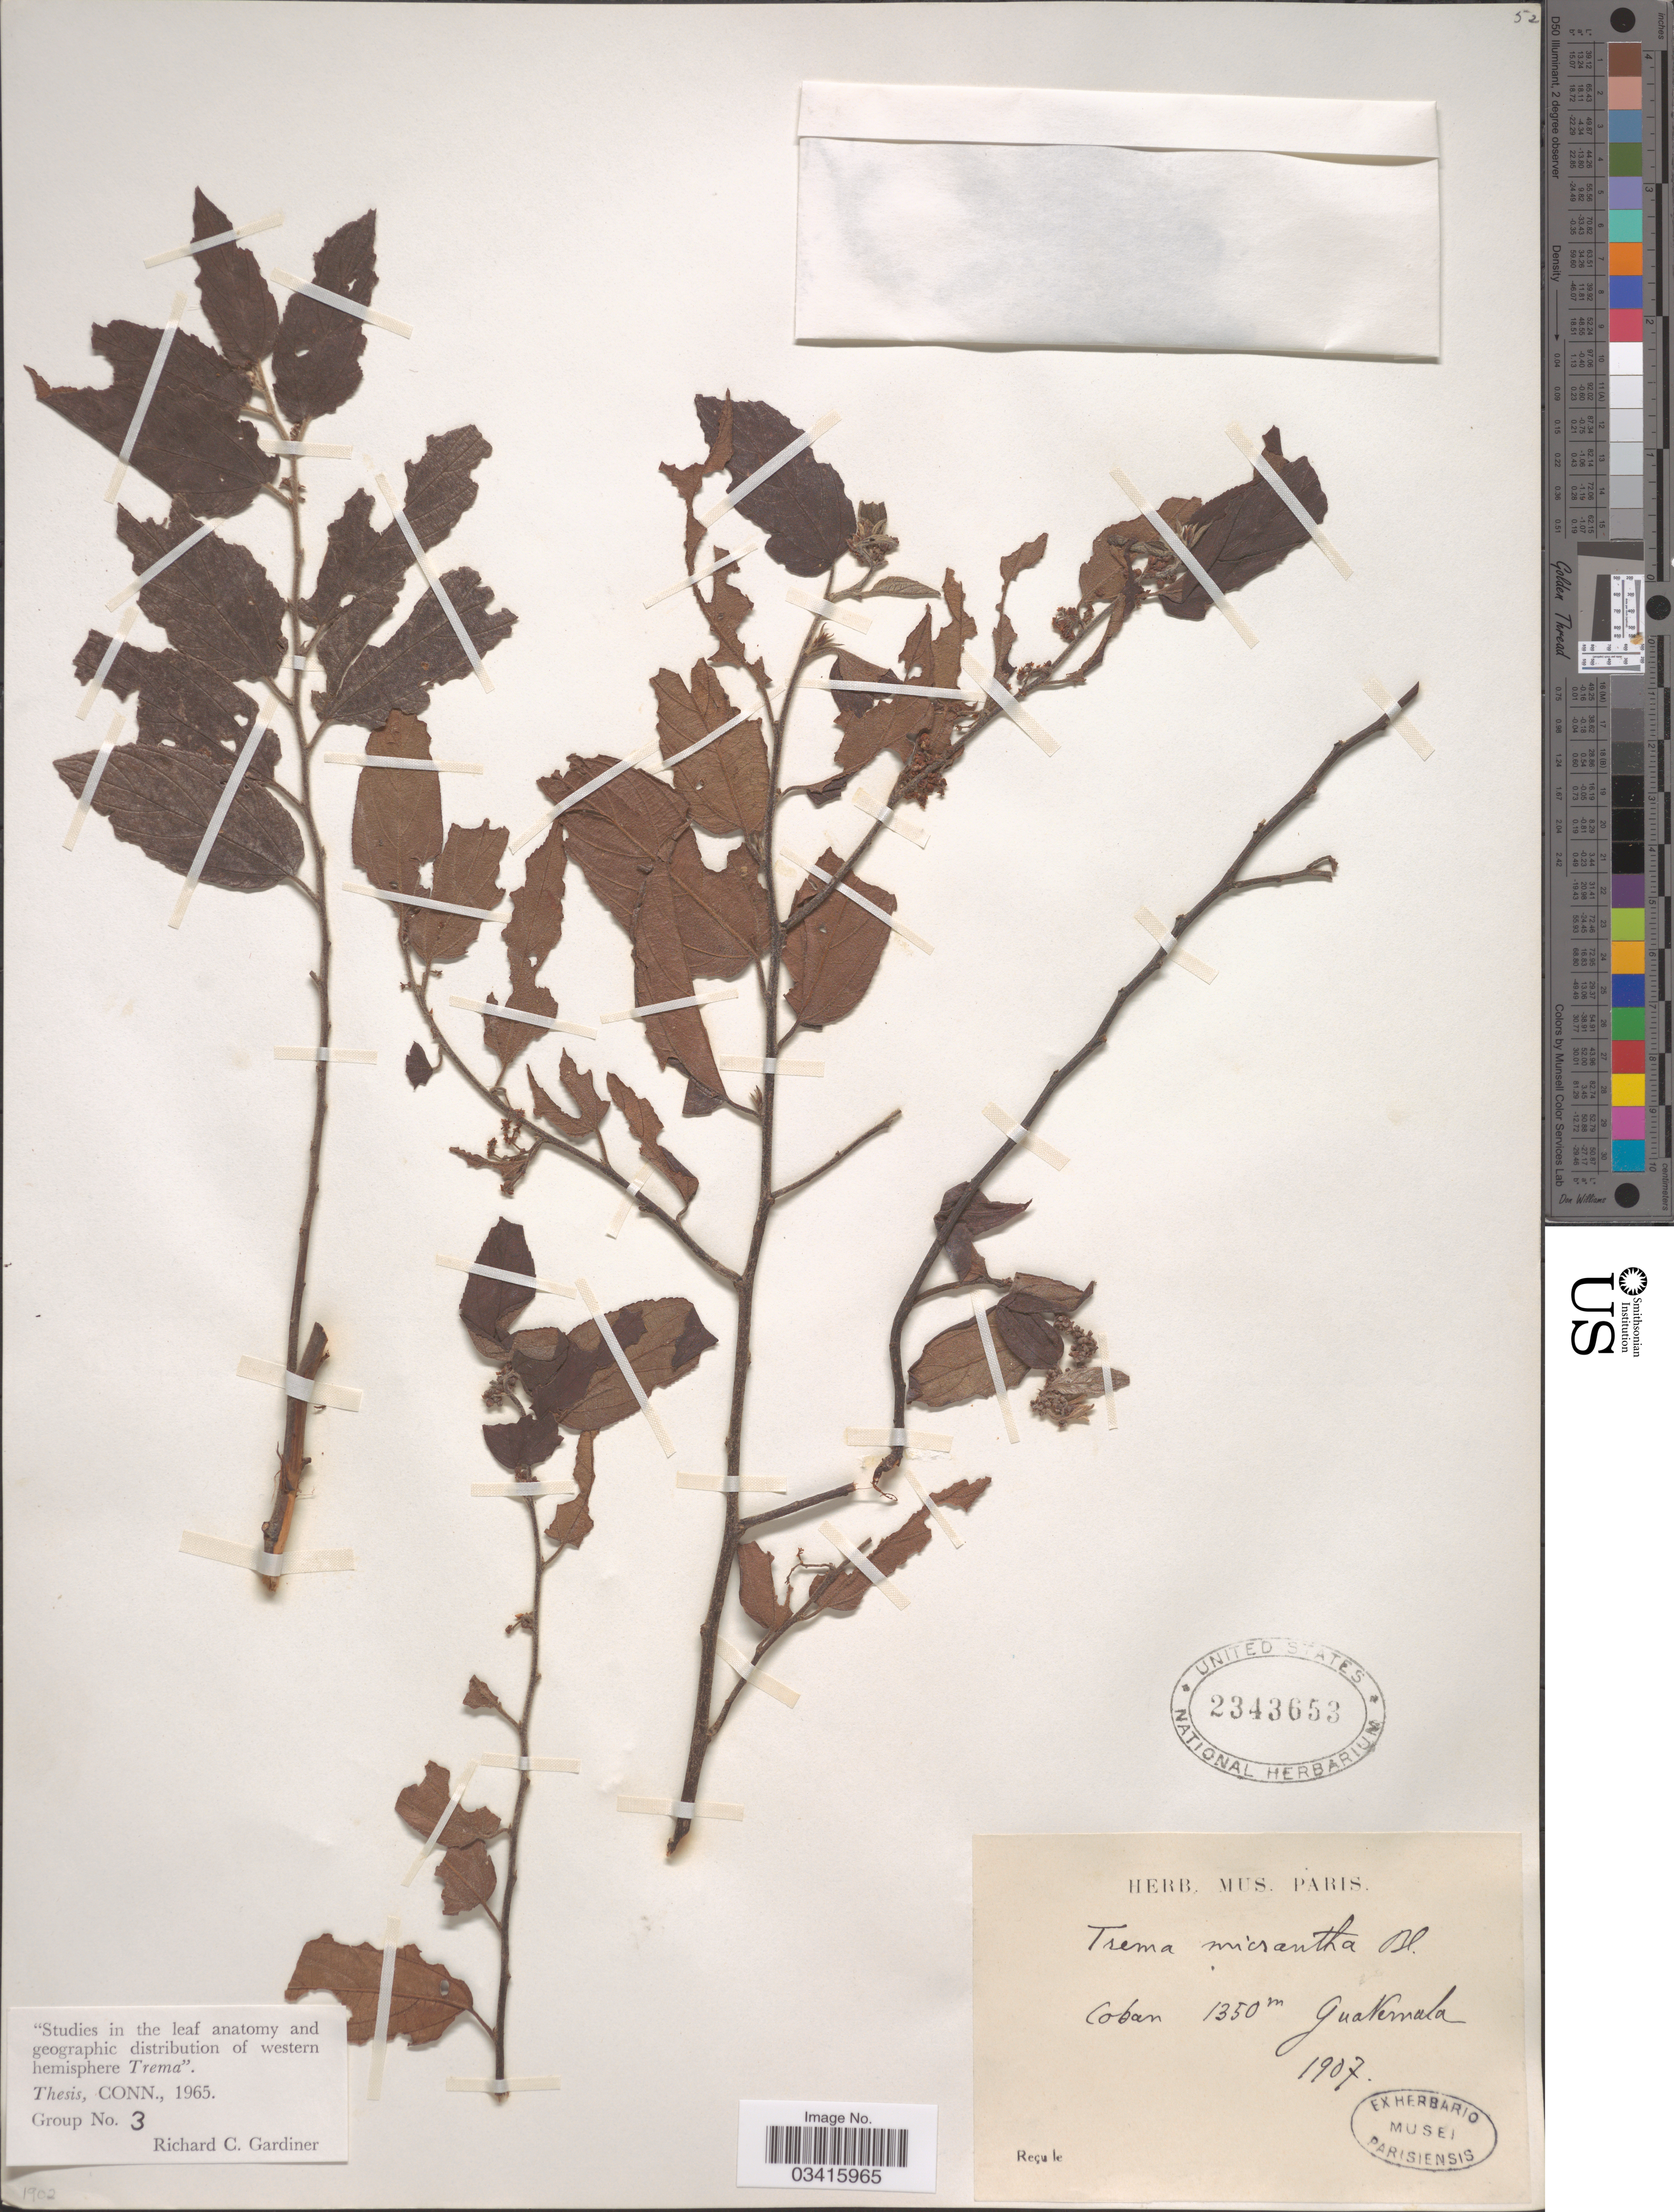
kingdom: Plantae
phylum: Tracheophyta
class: Magnoliopsida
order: Rosales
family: Cannabaceae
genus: Trema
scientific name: Trema micranthum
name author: (L.) Blume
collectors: ex herb. Mus. Paris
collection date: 1907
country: Guatemala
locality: Coban.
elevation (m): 1350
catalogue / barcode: US 2343653